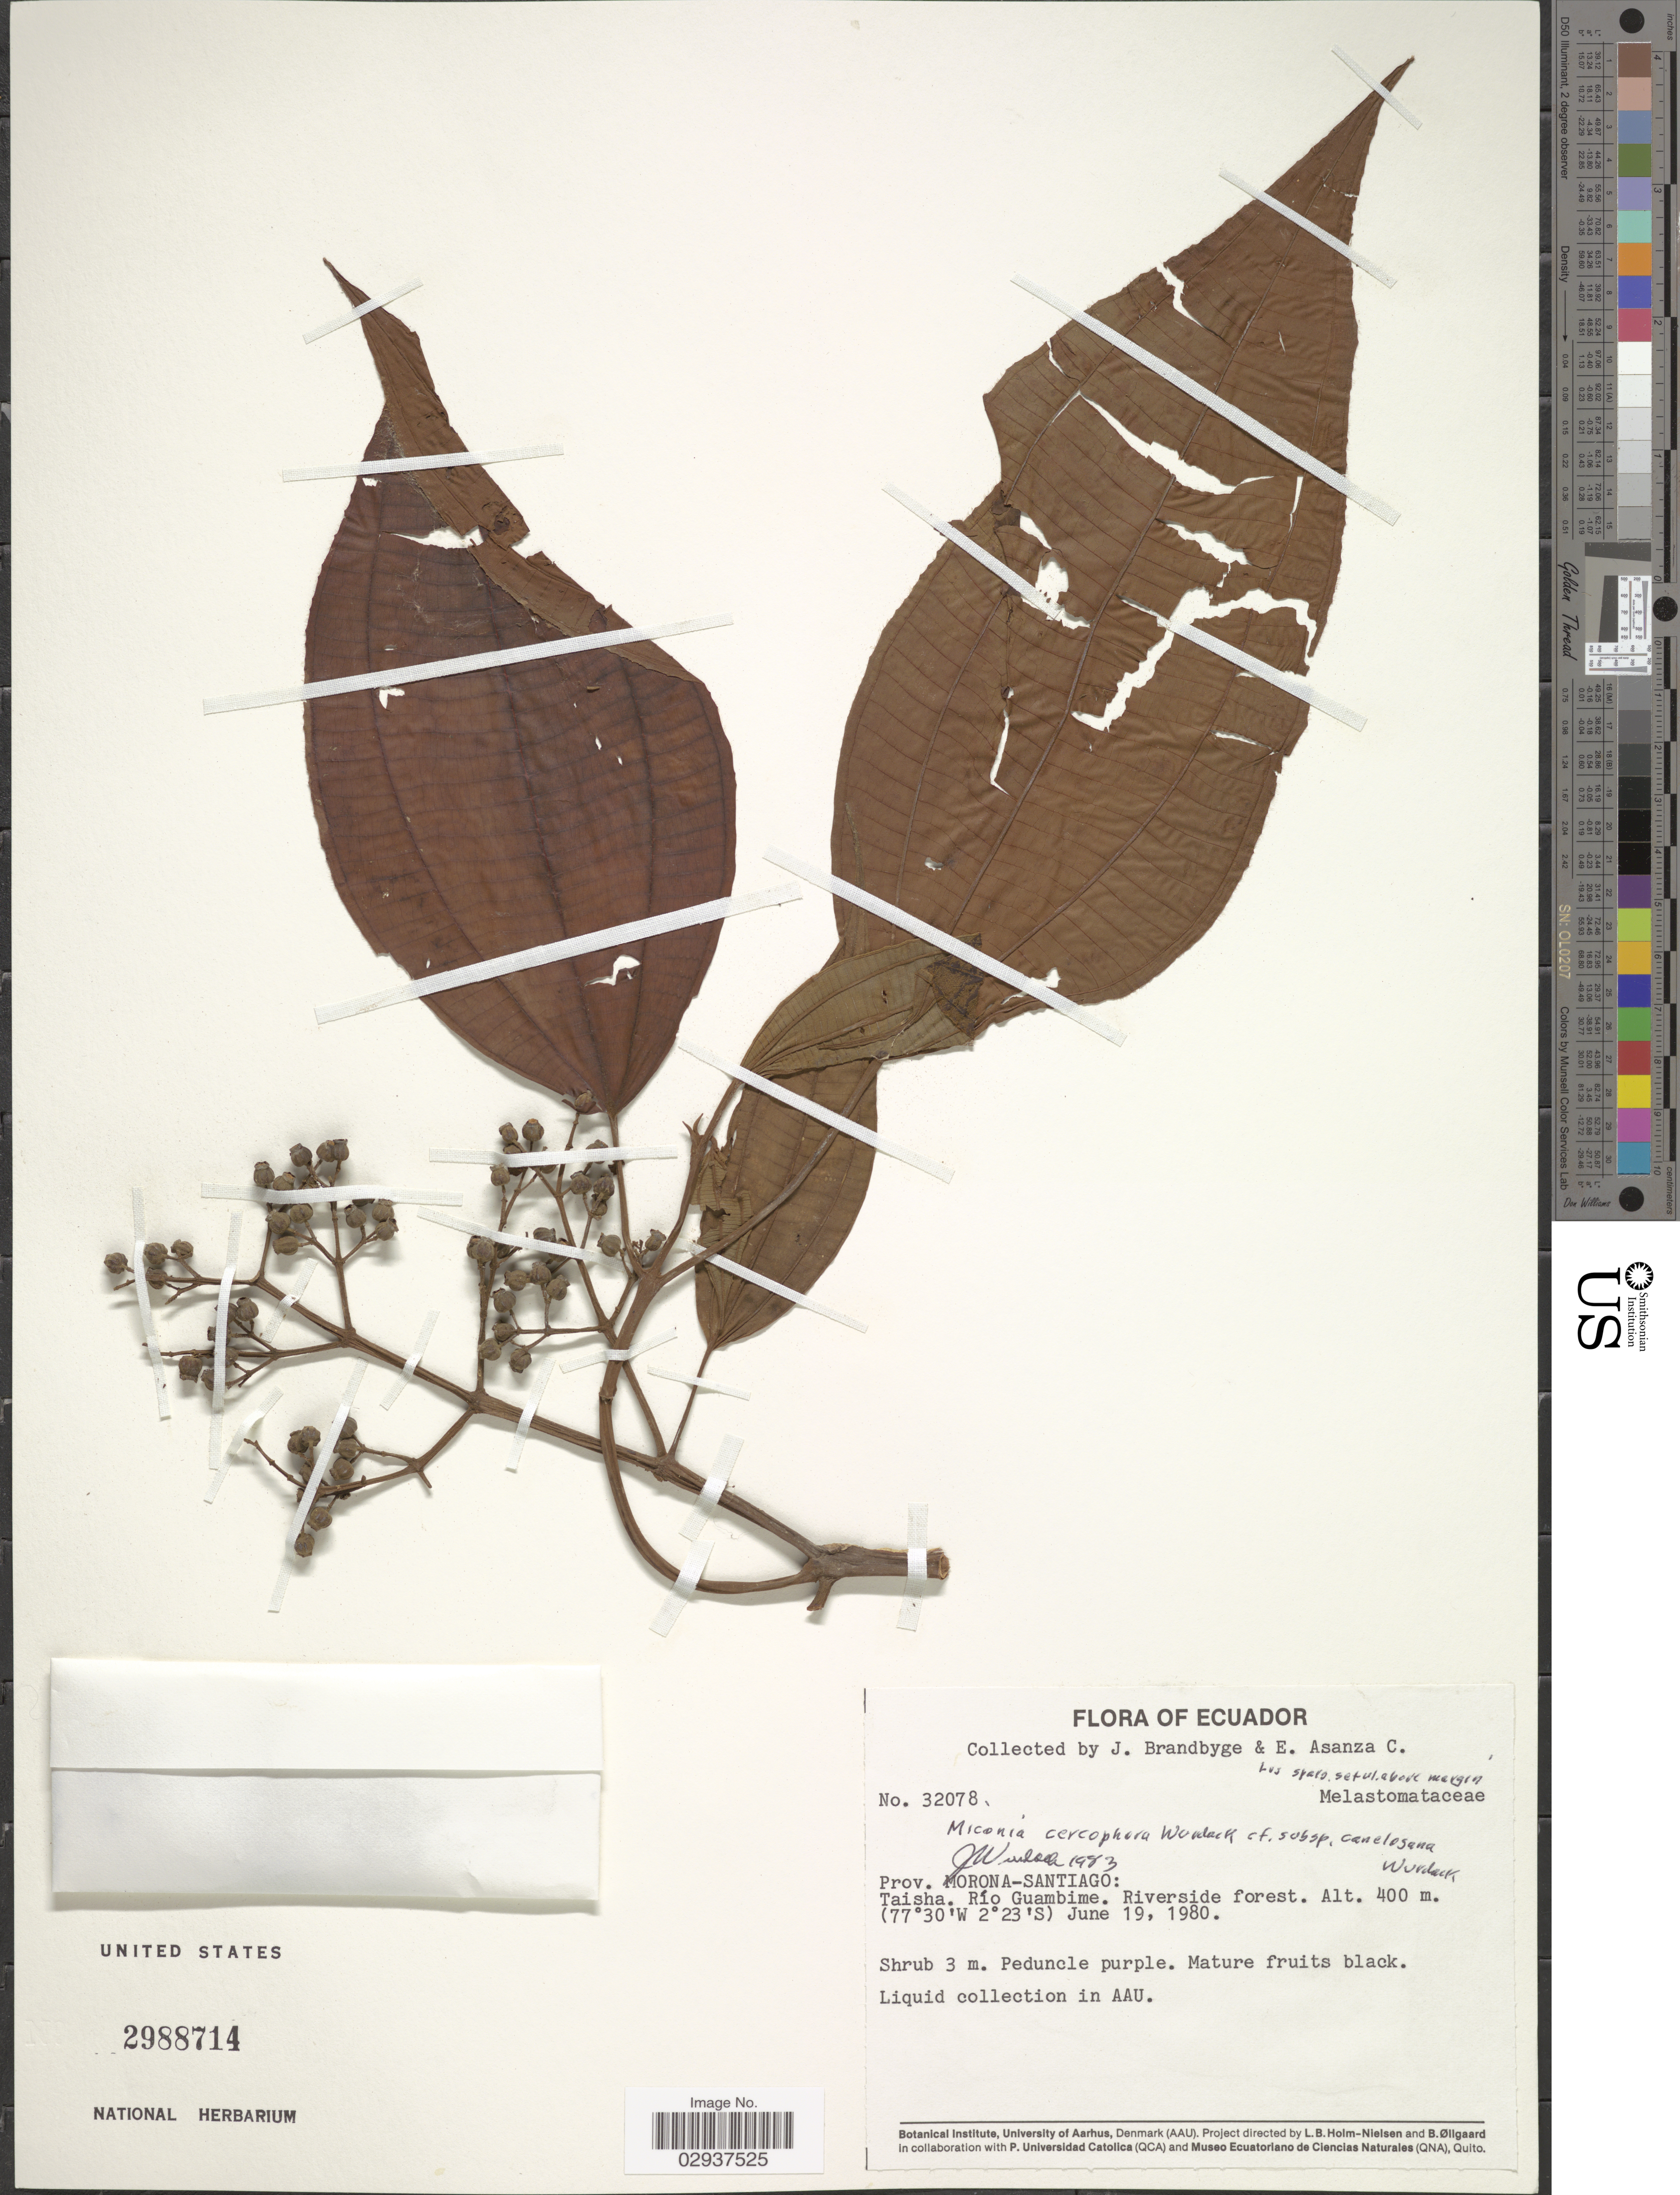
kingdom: Plantae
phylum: Tracheophyta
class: Magnoliopsida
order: Myrtales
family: Melastomataceae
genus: Miconia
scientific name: Miconia cercophora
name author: Wurdack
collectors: J. Brandbyge & E. Asanza C.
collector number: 32078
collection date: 1980-06-19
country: Ecuador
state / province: Morona-Santiago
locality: Taisha. Río Guambime.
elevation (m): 400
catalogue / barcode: US 2988714